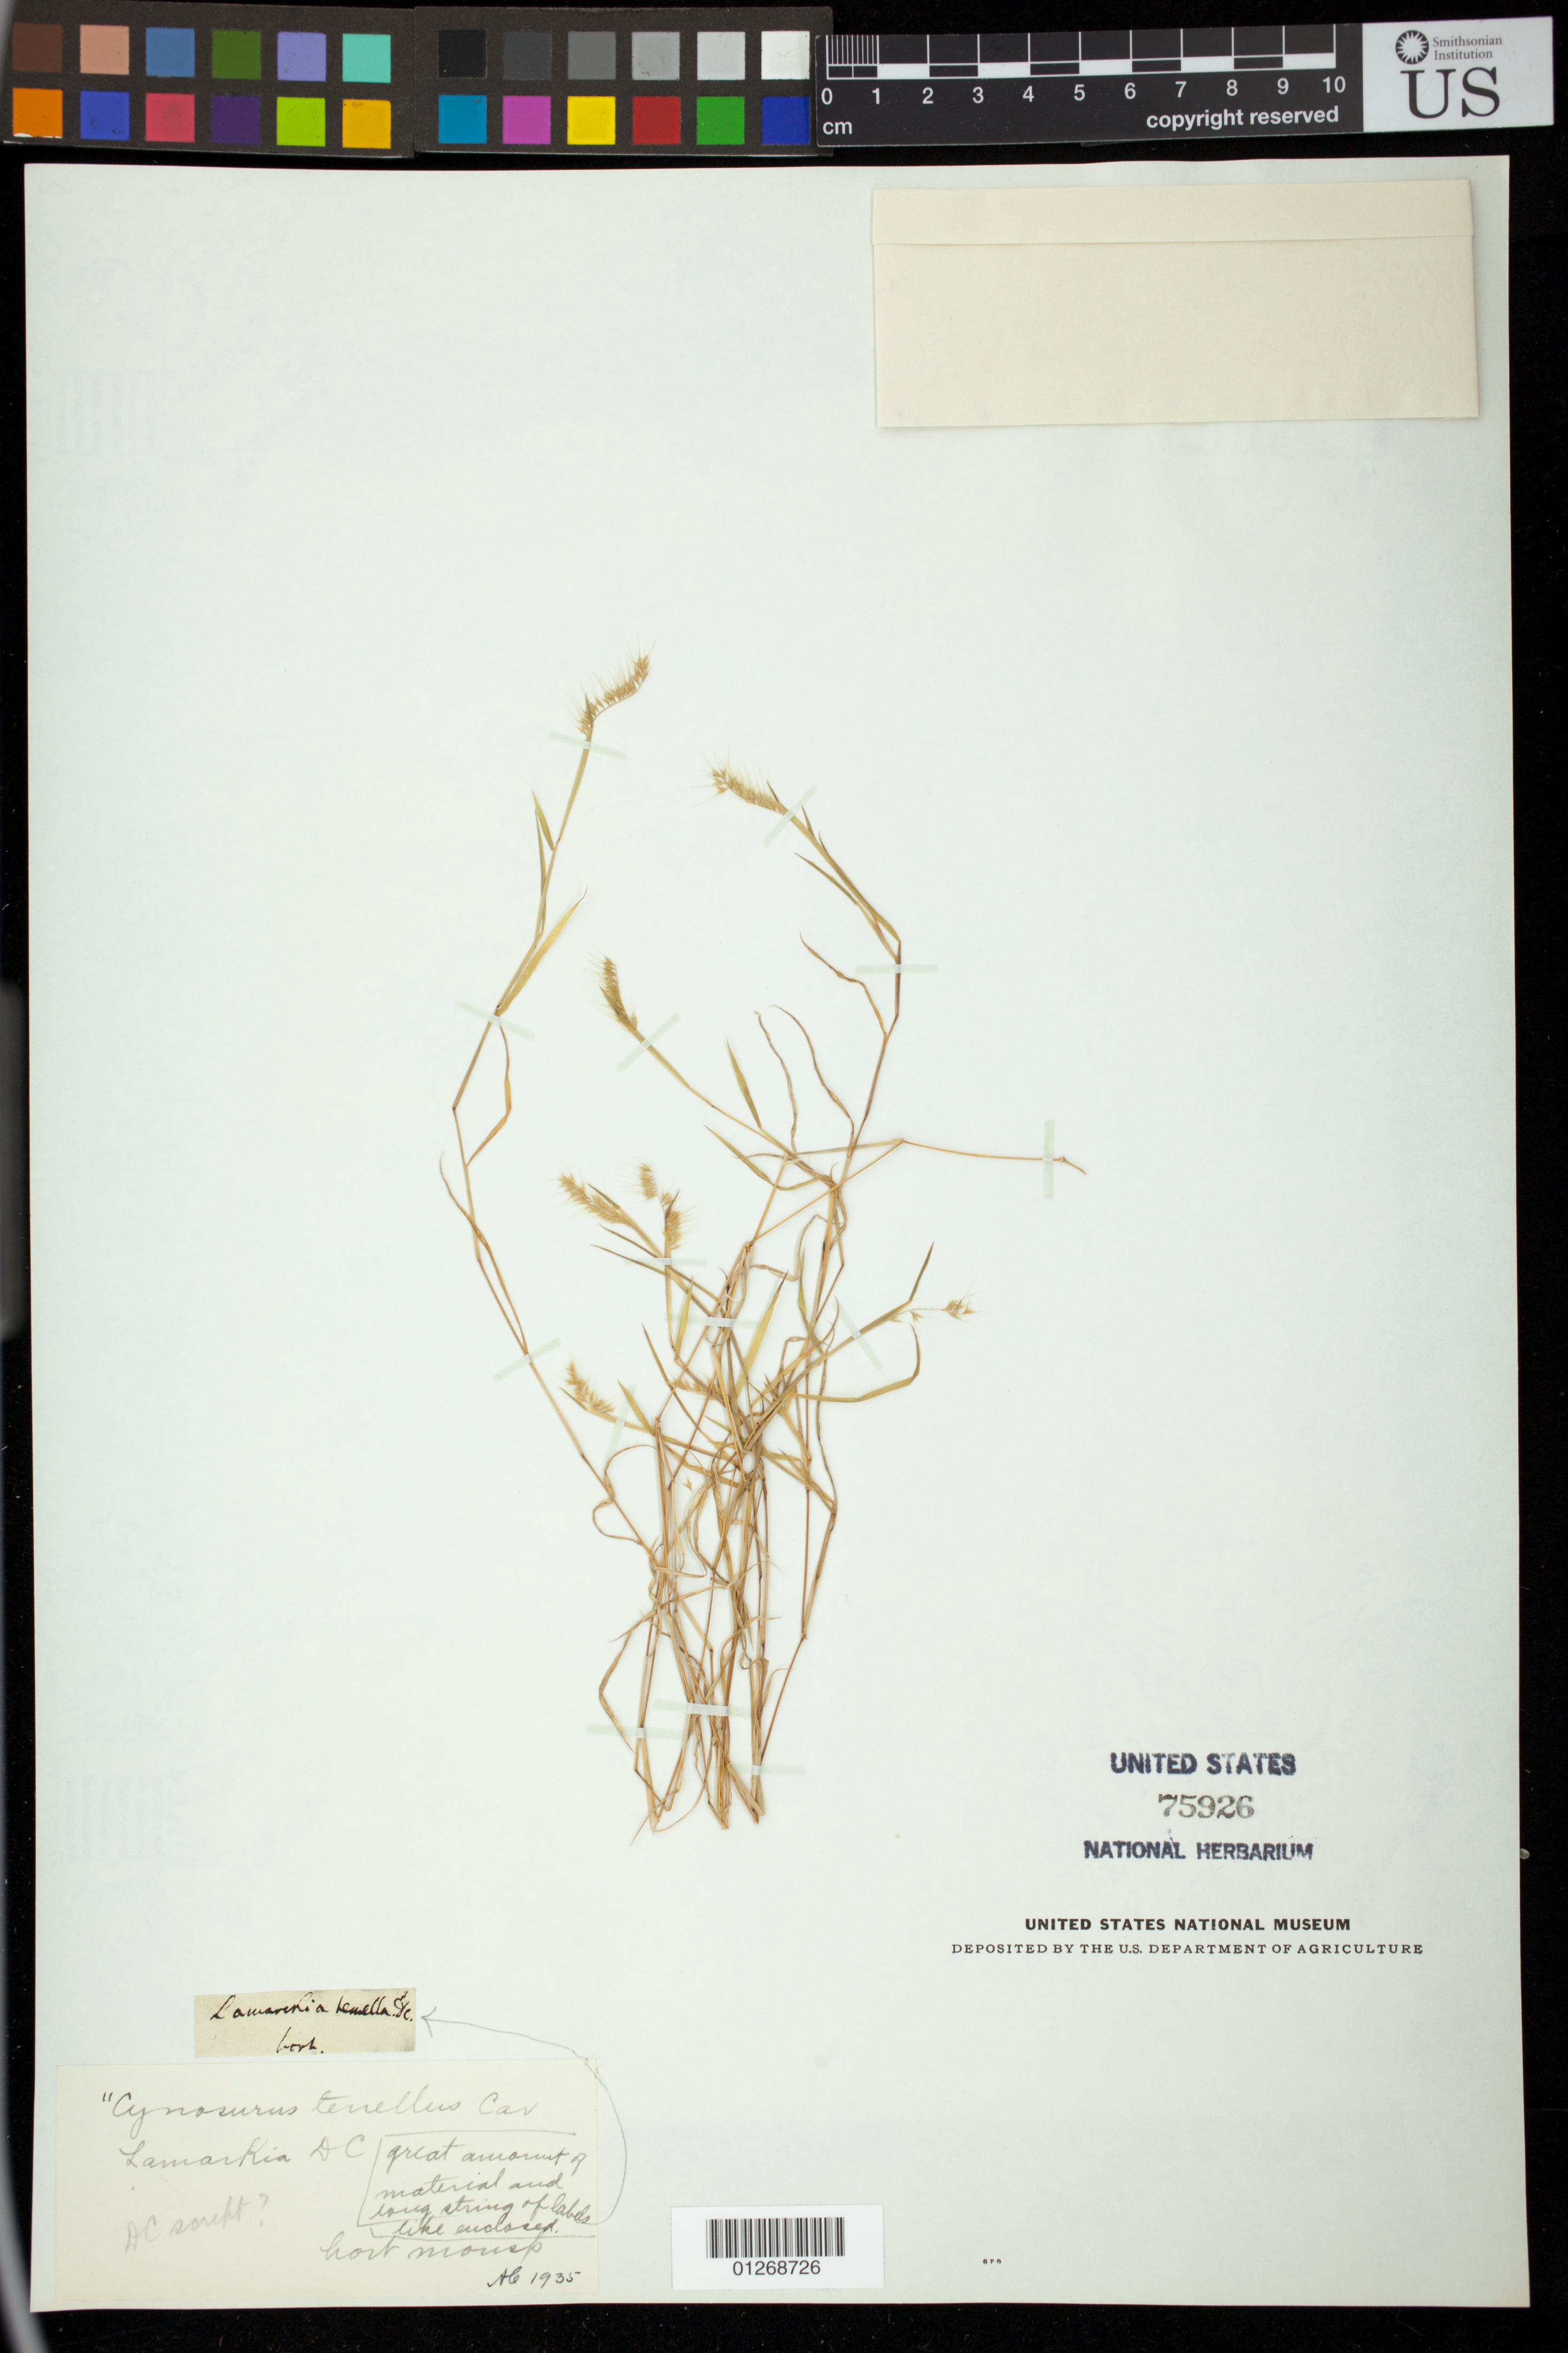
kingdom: Plantae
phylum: Tracheophyta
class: Liliopsida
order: Poales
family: Poaceae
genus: Lamarckia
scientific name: Lamarckia tenella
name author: DC.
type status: Type Collection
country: France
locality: Hort. Monsp.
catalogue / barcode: US 75926